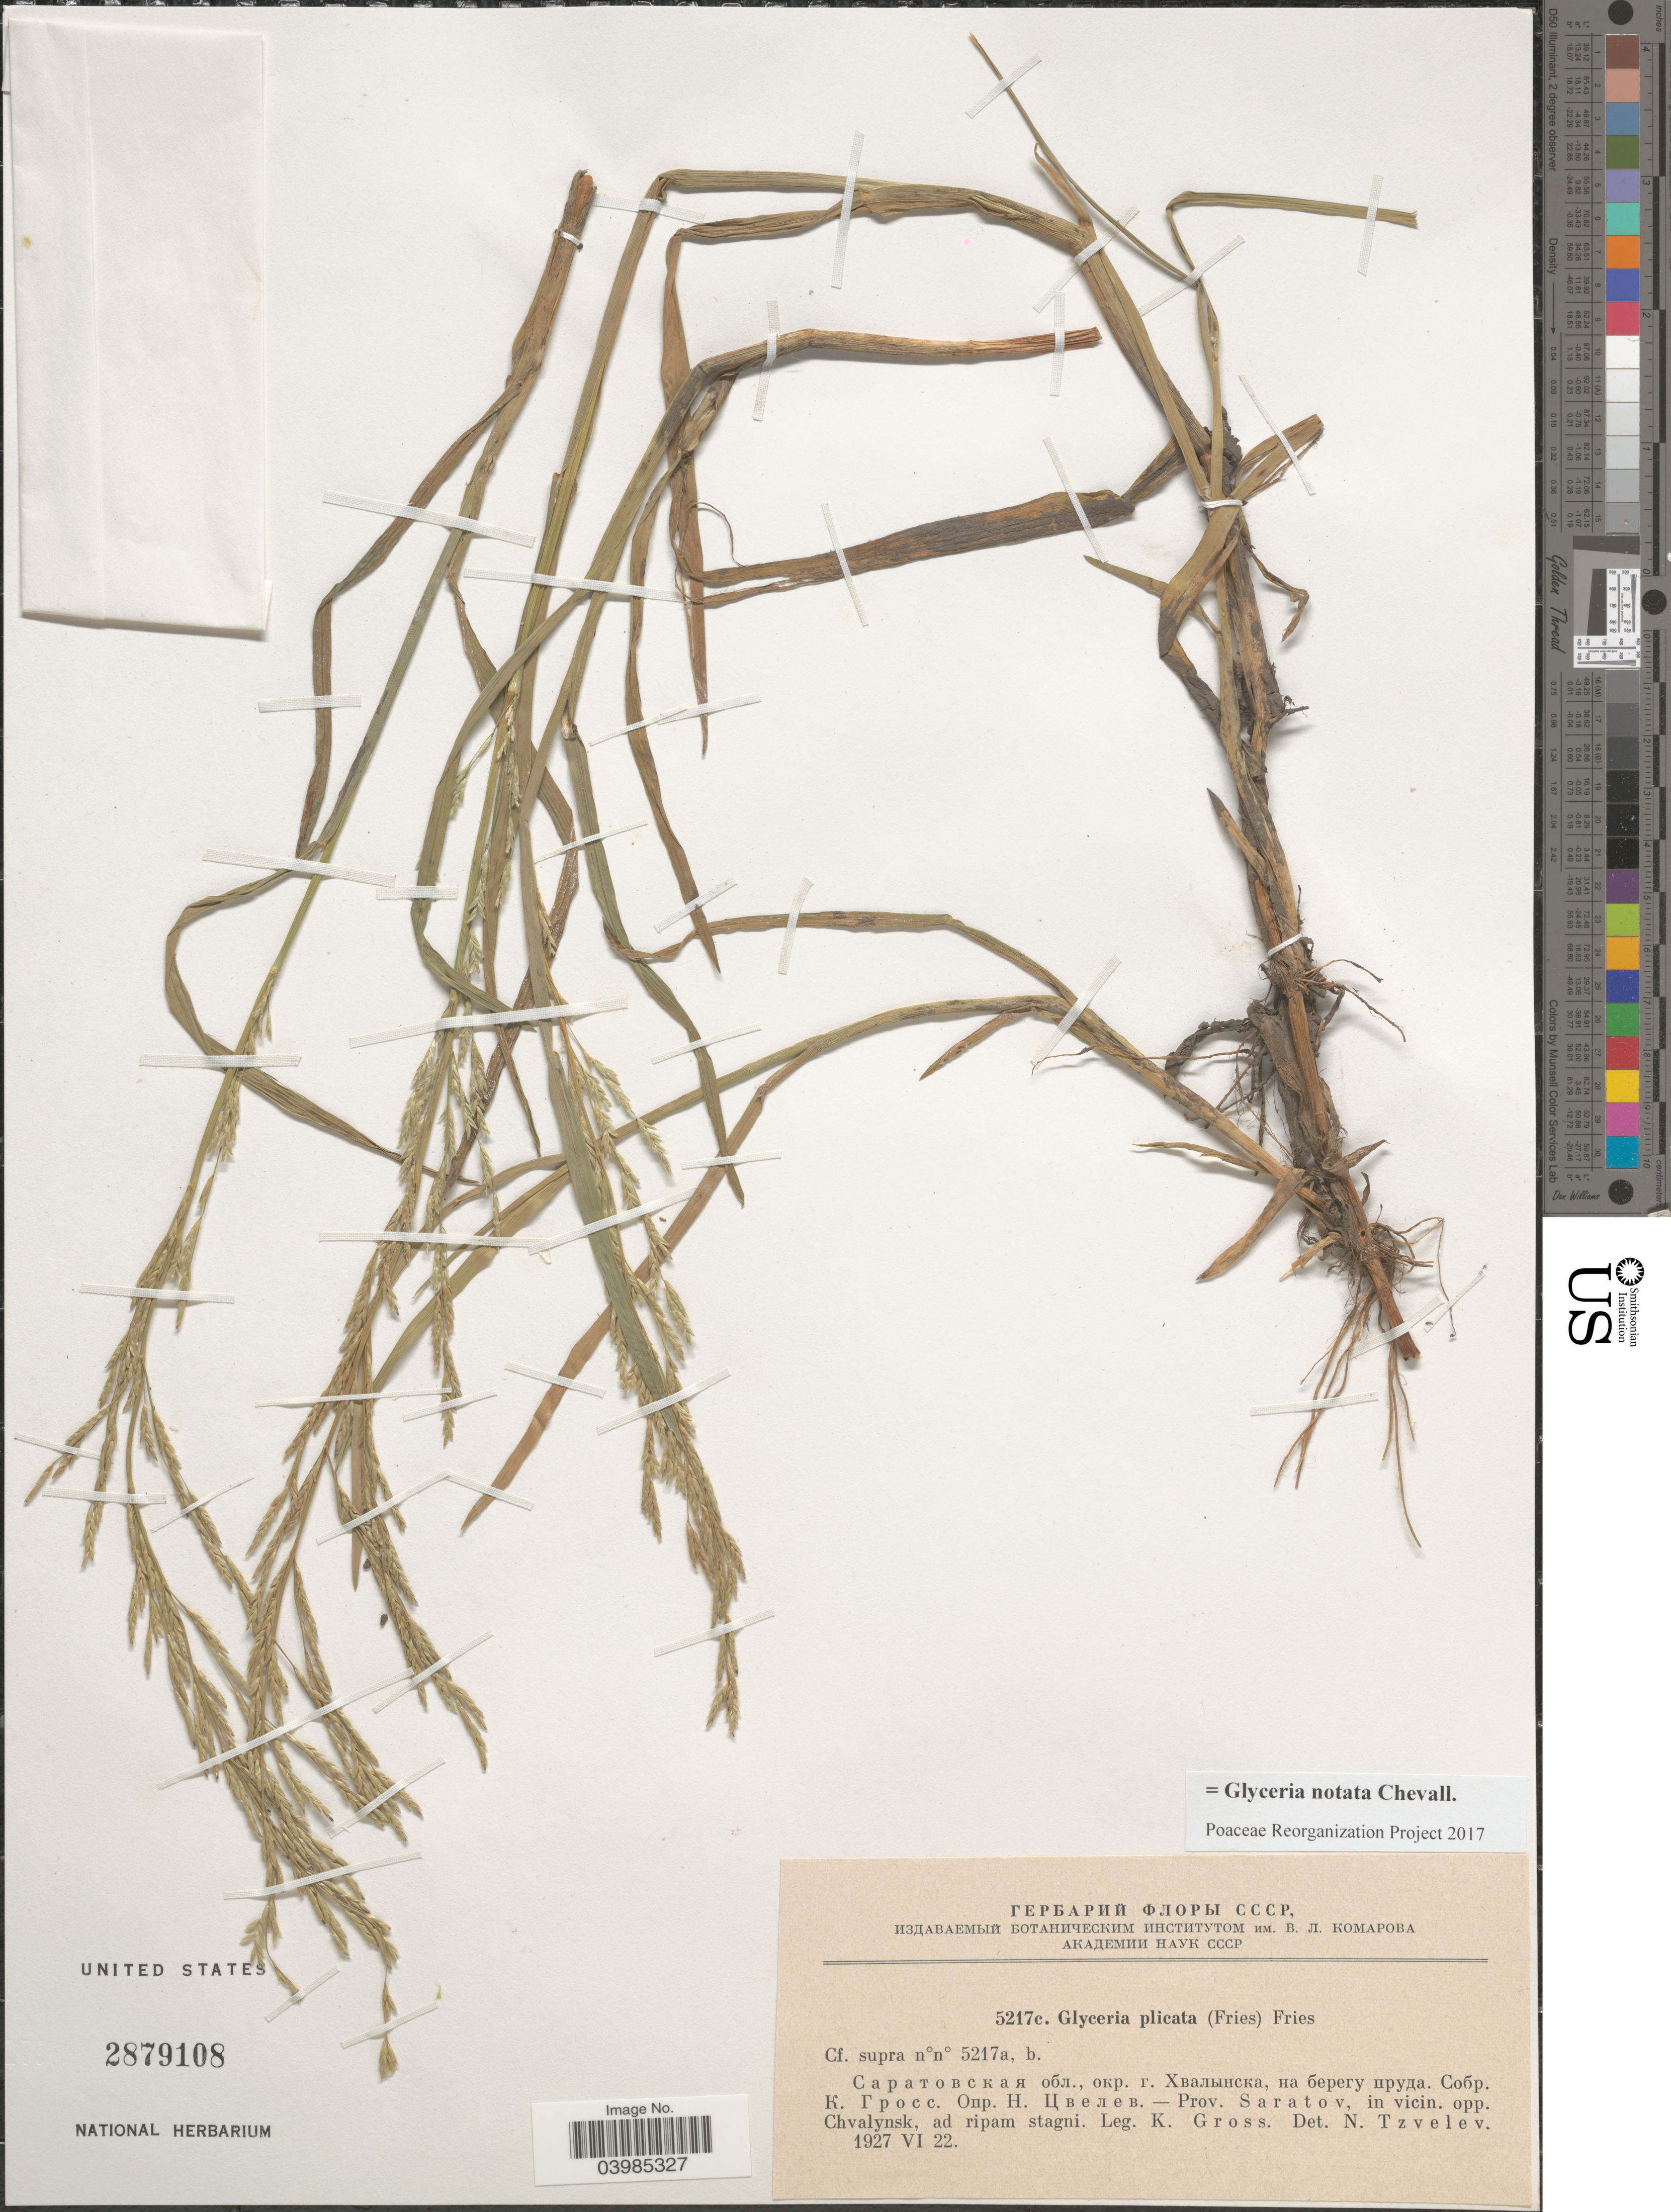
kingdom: Plantae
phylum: Tracheophyta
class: Liliopsida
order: Poales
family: Poaceae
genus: Glyceria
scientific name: Glyceria notata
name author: Chevall.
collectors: K. Gross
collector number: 5217c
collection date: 1927-06-22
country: Russian Federation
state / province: Saratov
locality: In vicin. opp. Chvalynsk, ad ripam stagni.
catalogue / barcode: US 2879108